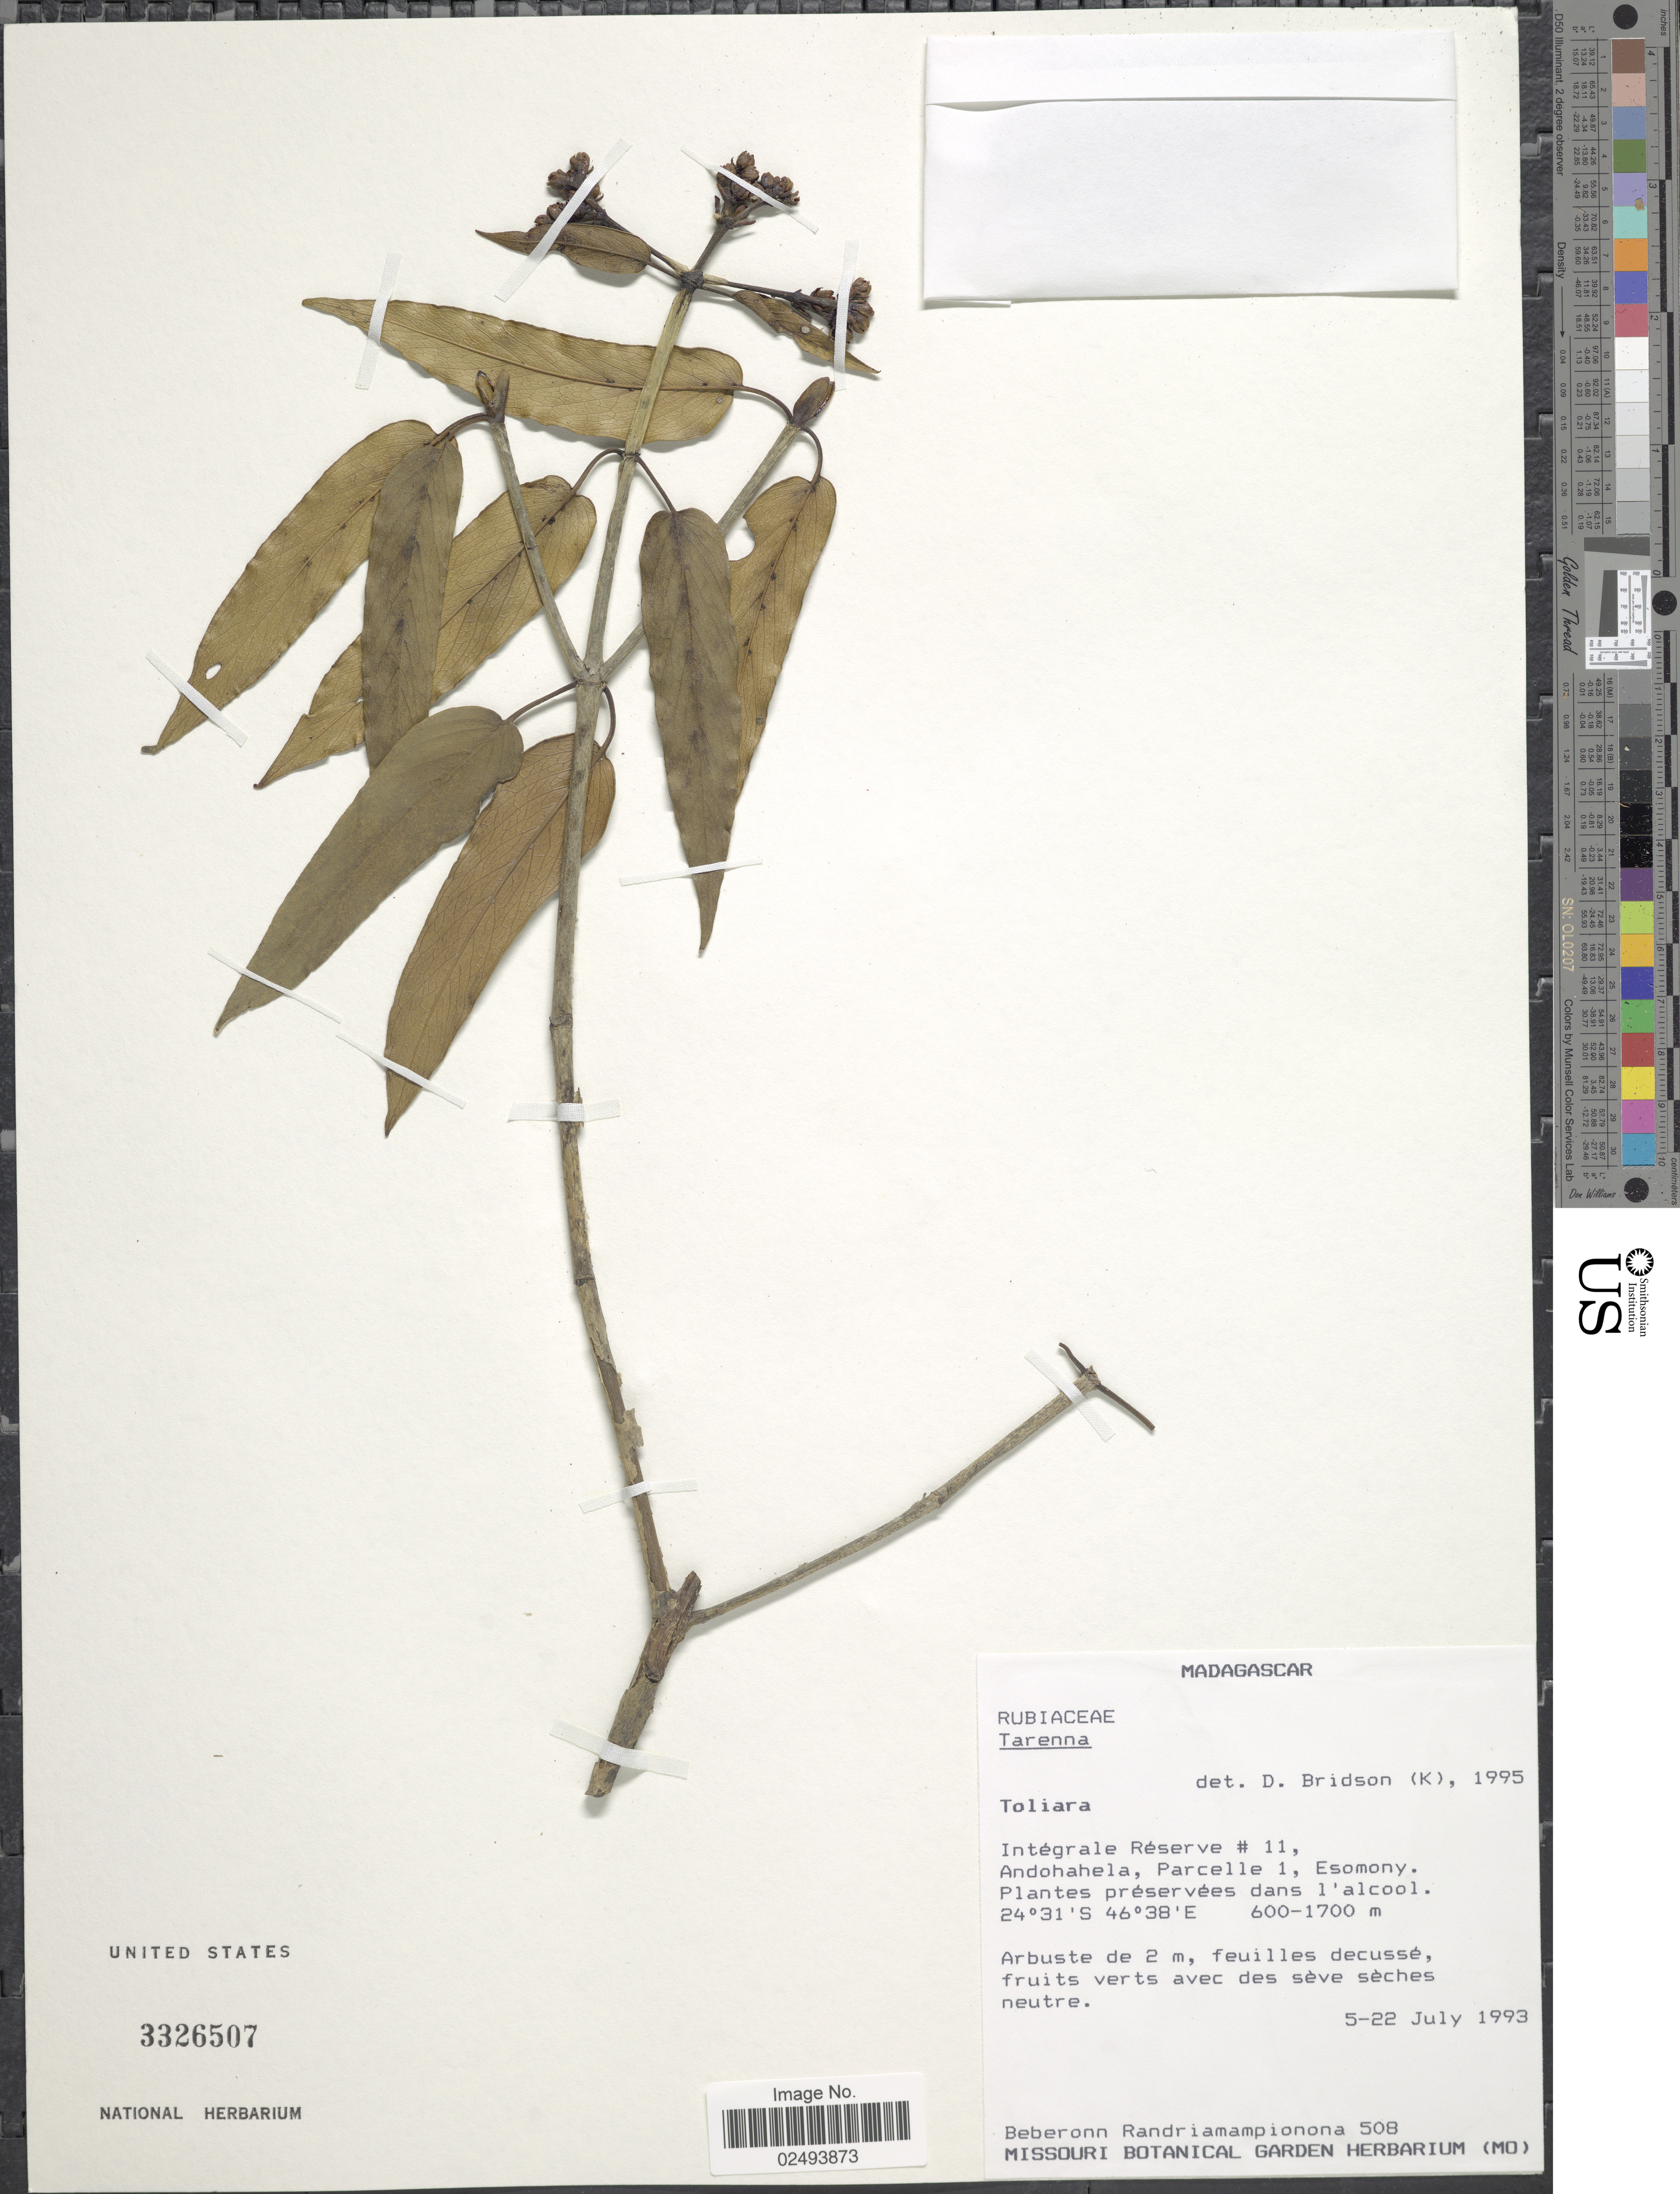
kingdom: Plantae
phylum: Tracheophyta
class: Magnoliopsida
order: Gentianales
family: Rubiaceae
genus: Tarenna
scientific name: Tarenna sp.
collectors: B. Randriamampionona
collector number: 508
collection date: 1993-07-05/1993-07-22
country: Madagascar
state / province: Anosy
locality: Integrale Reserve # 11, Andohahela, Parcelle 1, Esomony. Plnates preservees dans l'alcool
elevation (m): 600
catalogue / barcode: US 3326507